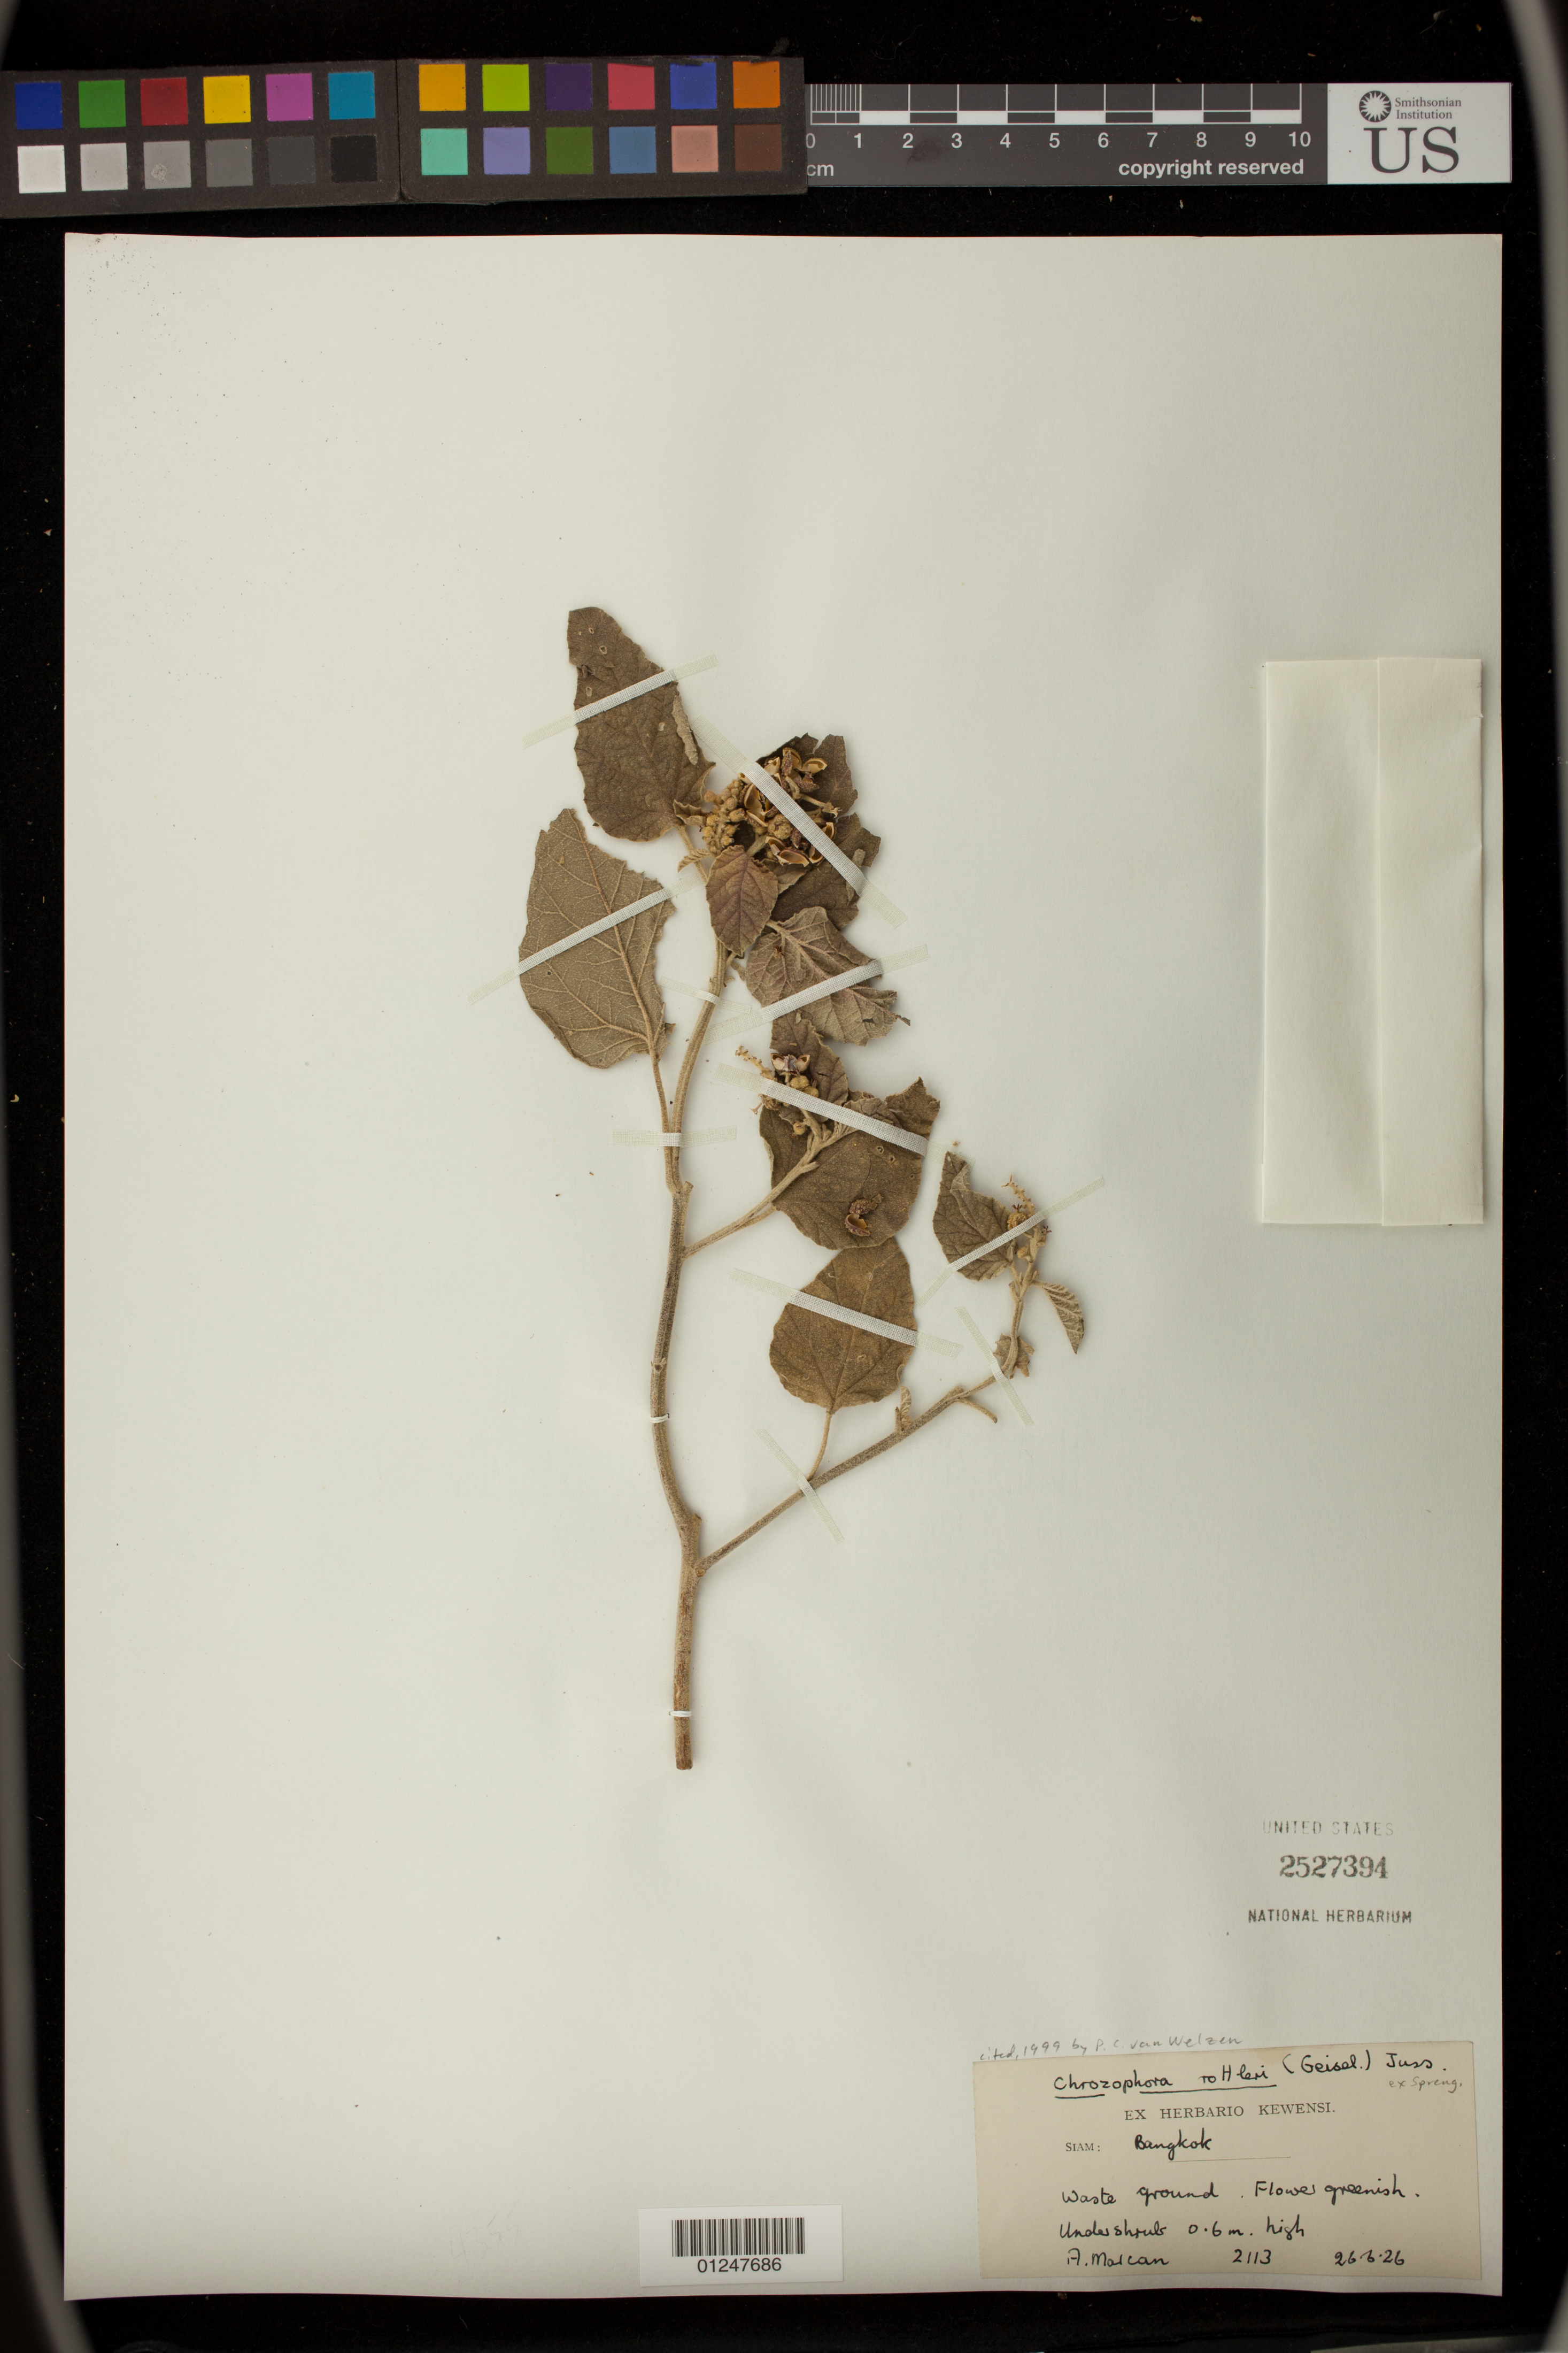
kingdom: Plantae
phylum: Tracheophyta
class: Magnoliopsida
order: Malpighiales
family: Euphorbiaceae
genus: Chrozophora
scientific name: Chrozophora rottleri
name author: (Geiseler) Spreng.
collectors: A. Marcan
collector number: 2113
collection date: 1926-06-26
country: Thailand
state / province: Bangkok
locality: Bangkok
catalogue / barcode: US 2527394